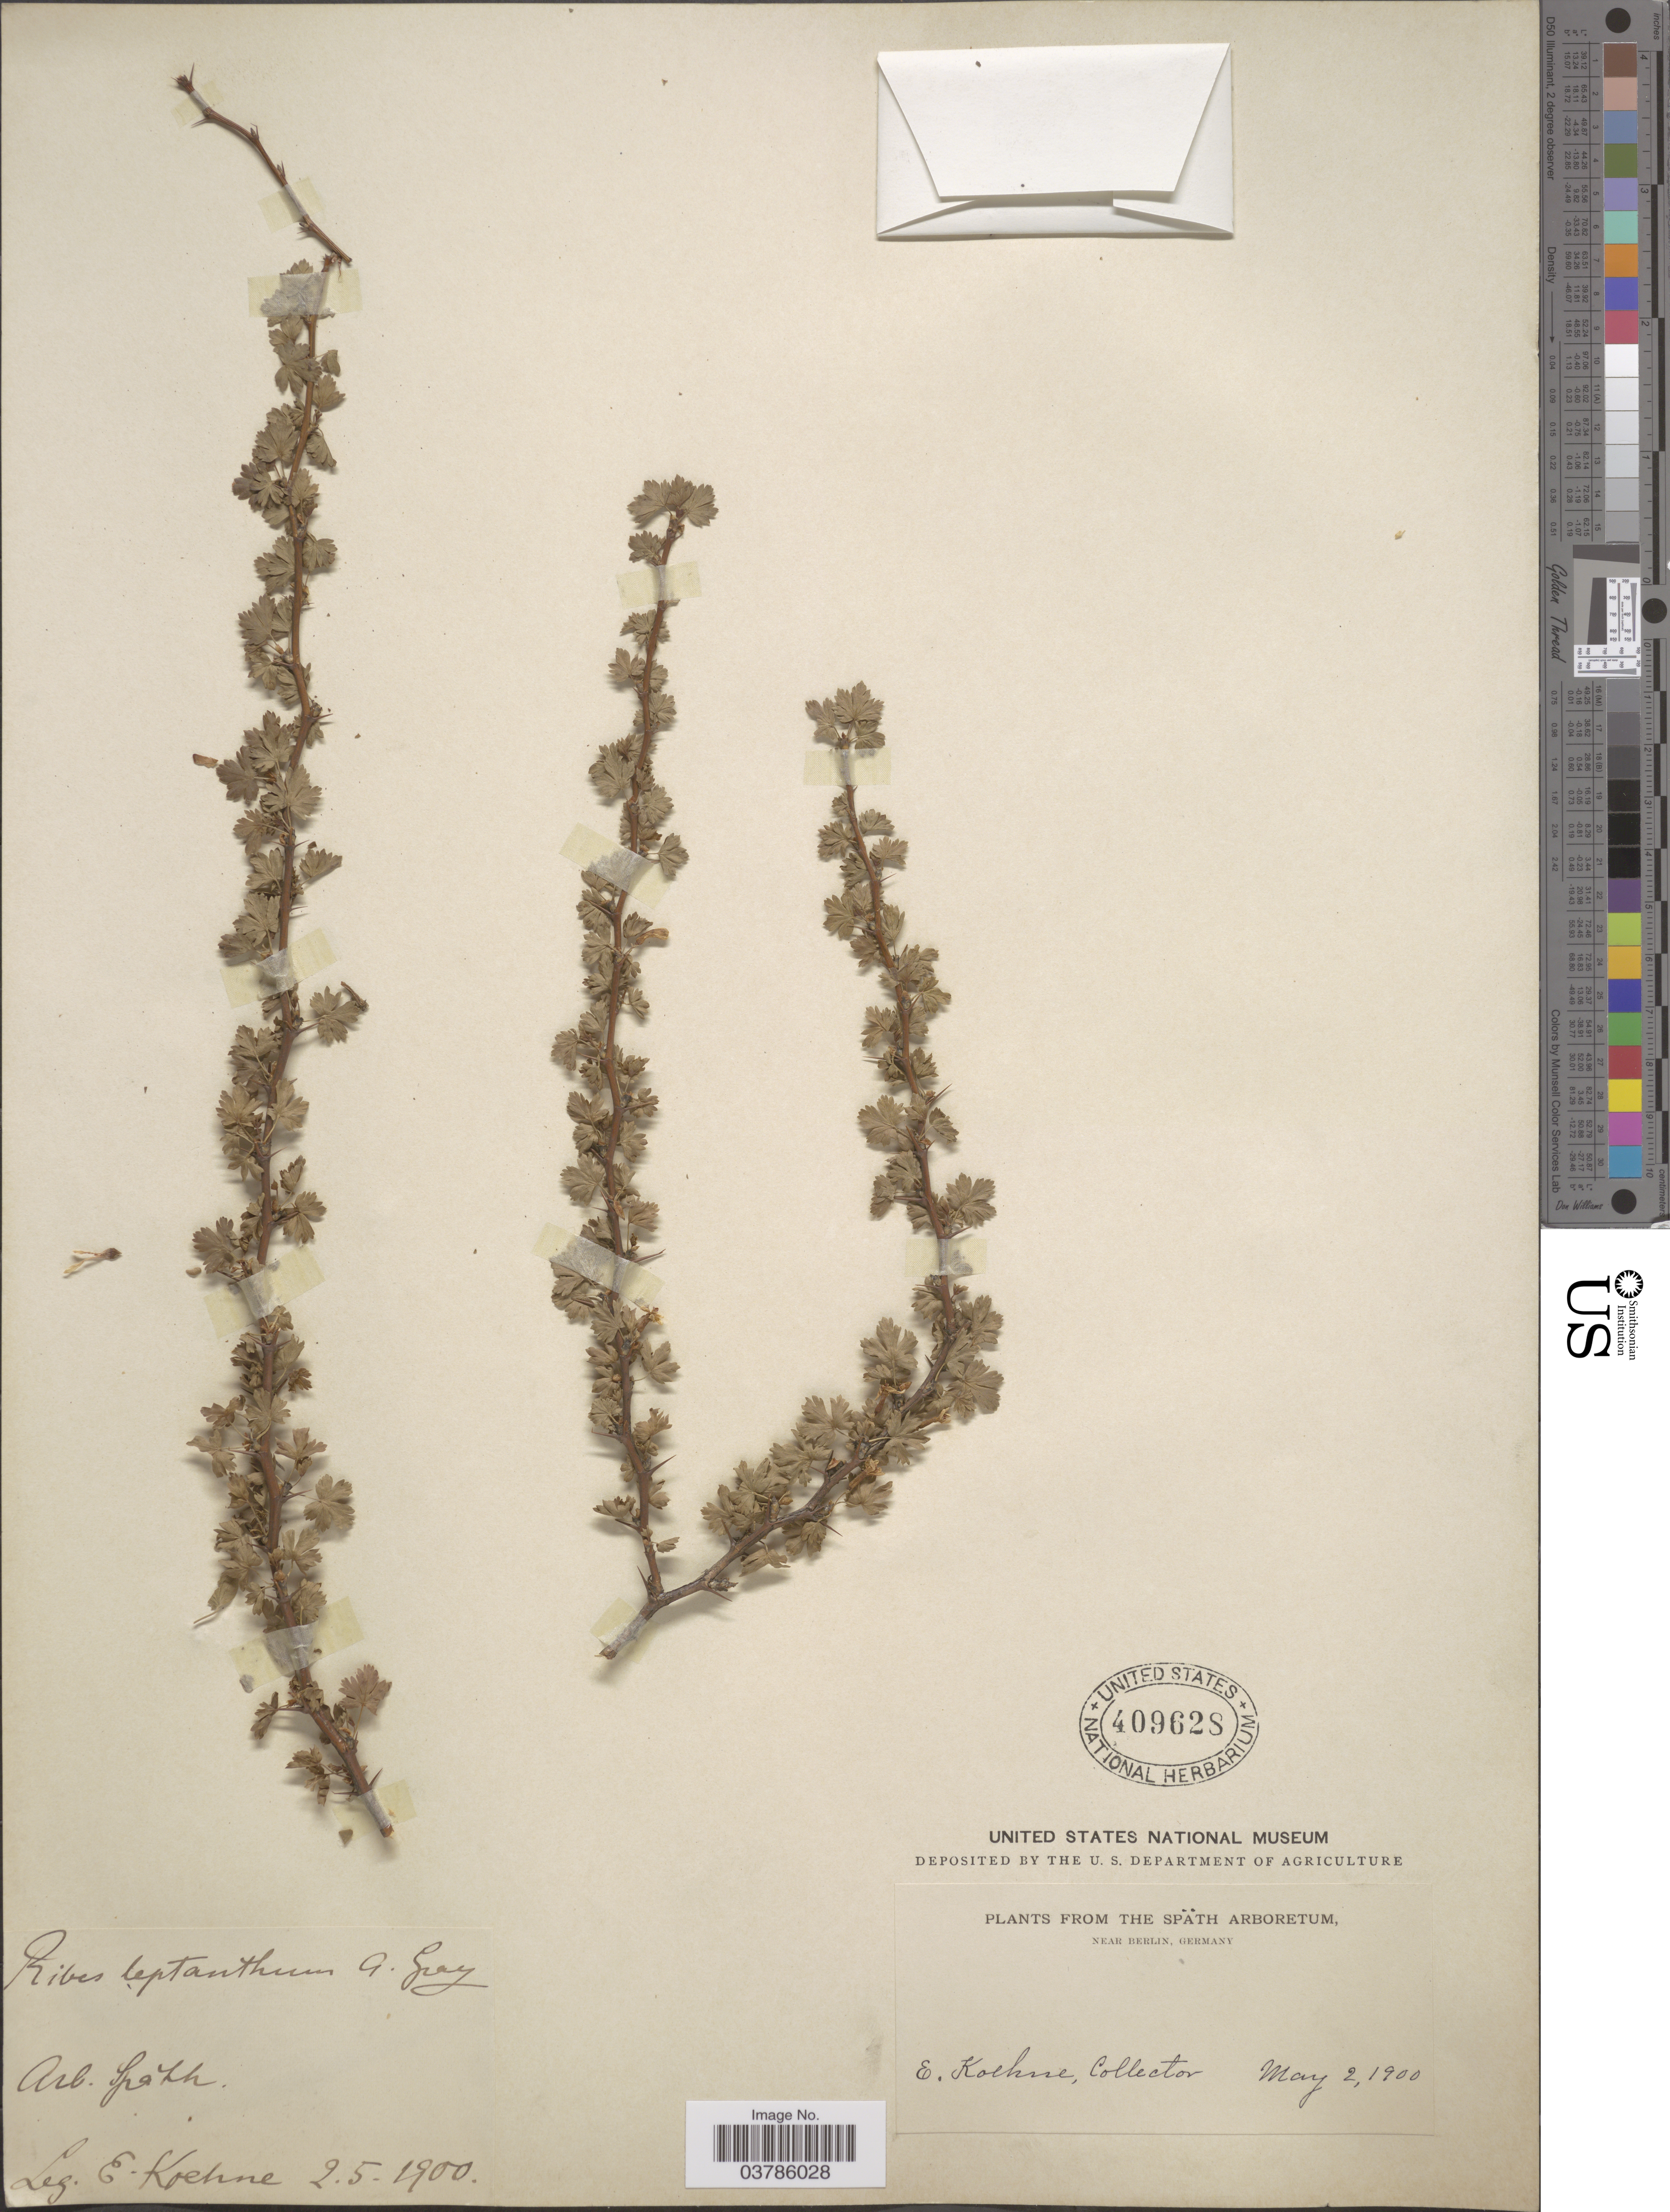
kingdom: Plantae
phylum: Tracheophyta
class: Magnoliopsida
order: Saxifragales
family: Grossulariaceae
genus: Ribes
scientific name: Ribes leptanthum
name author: A. Gray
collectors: E. Koehne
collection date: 1900-05-02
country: Germany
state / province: Berlin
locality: The Späth Arboretum. Near Berlin.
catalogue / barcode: US 409628